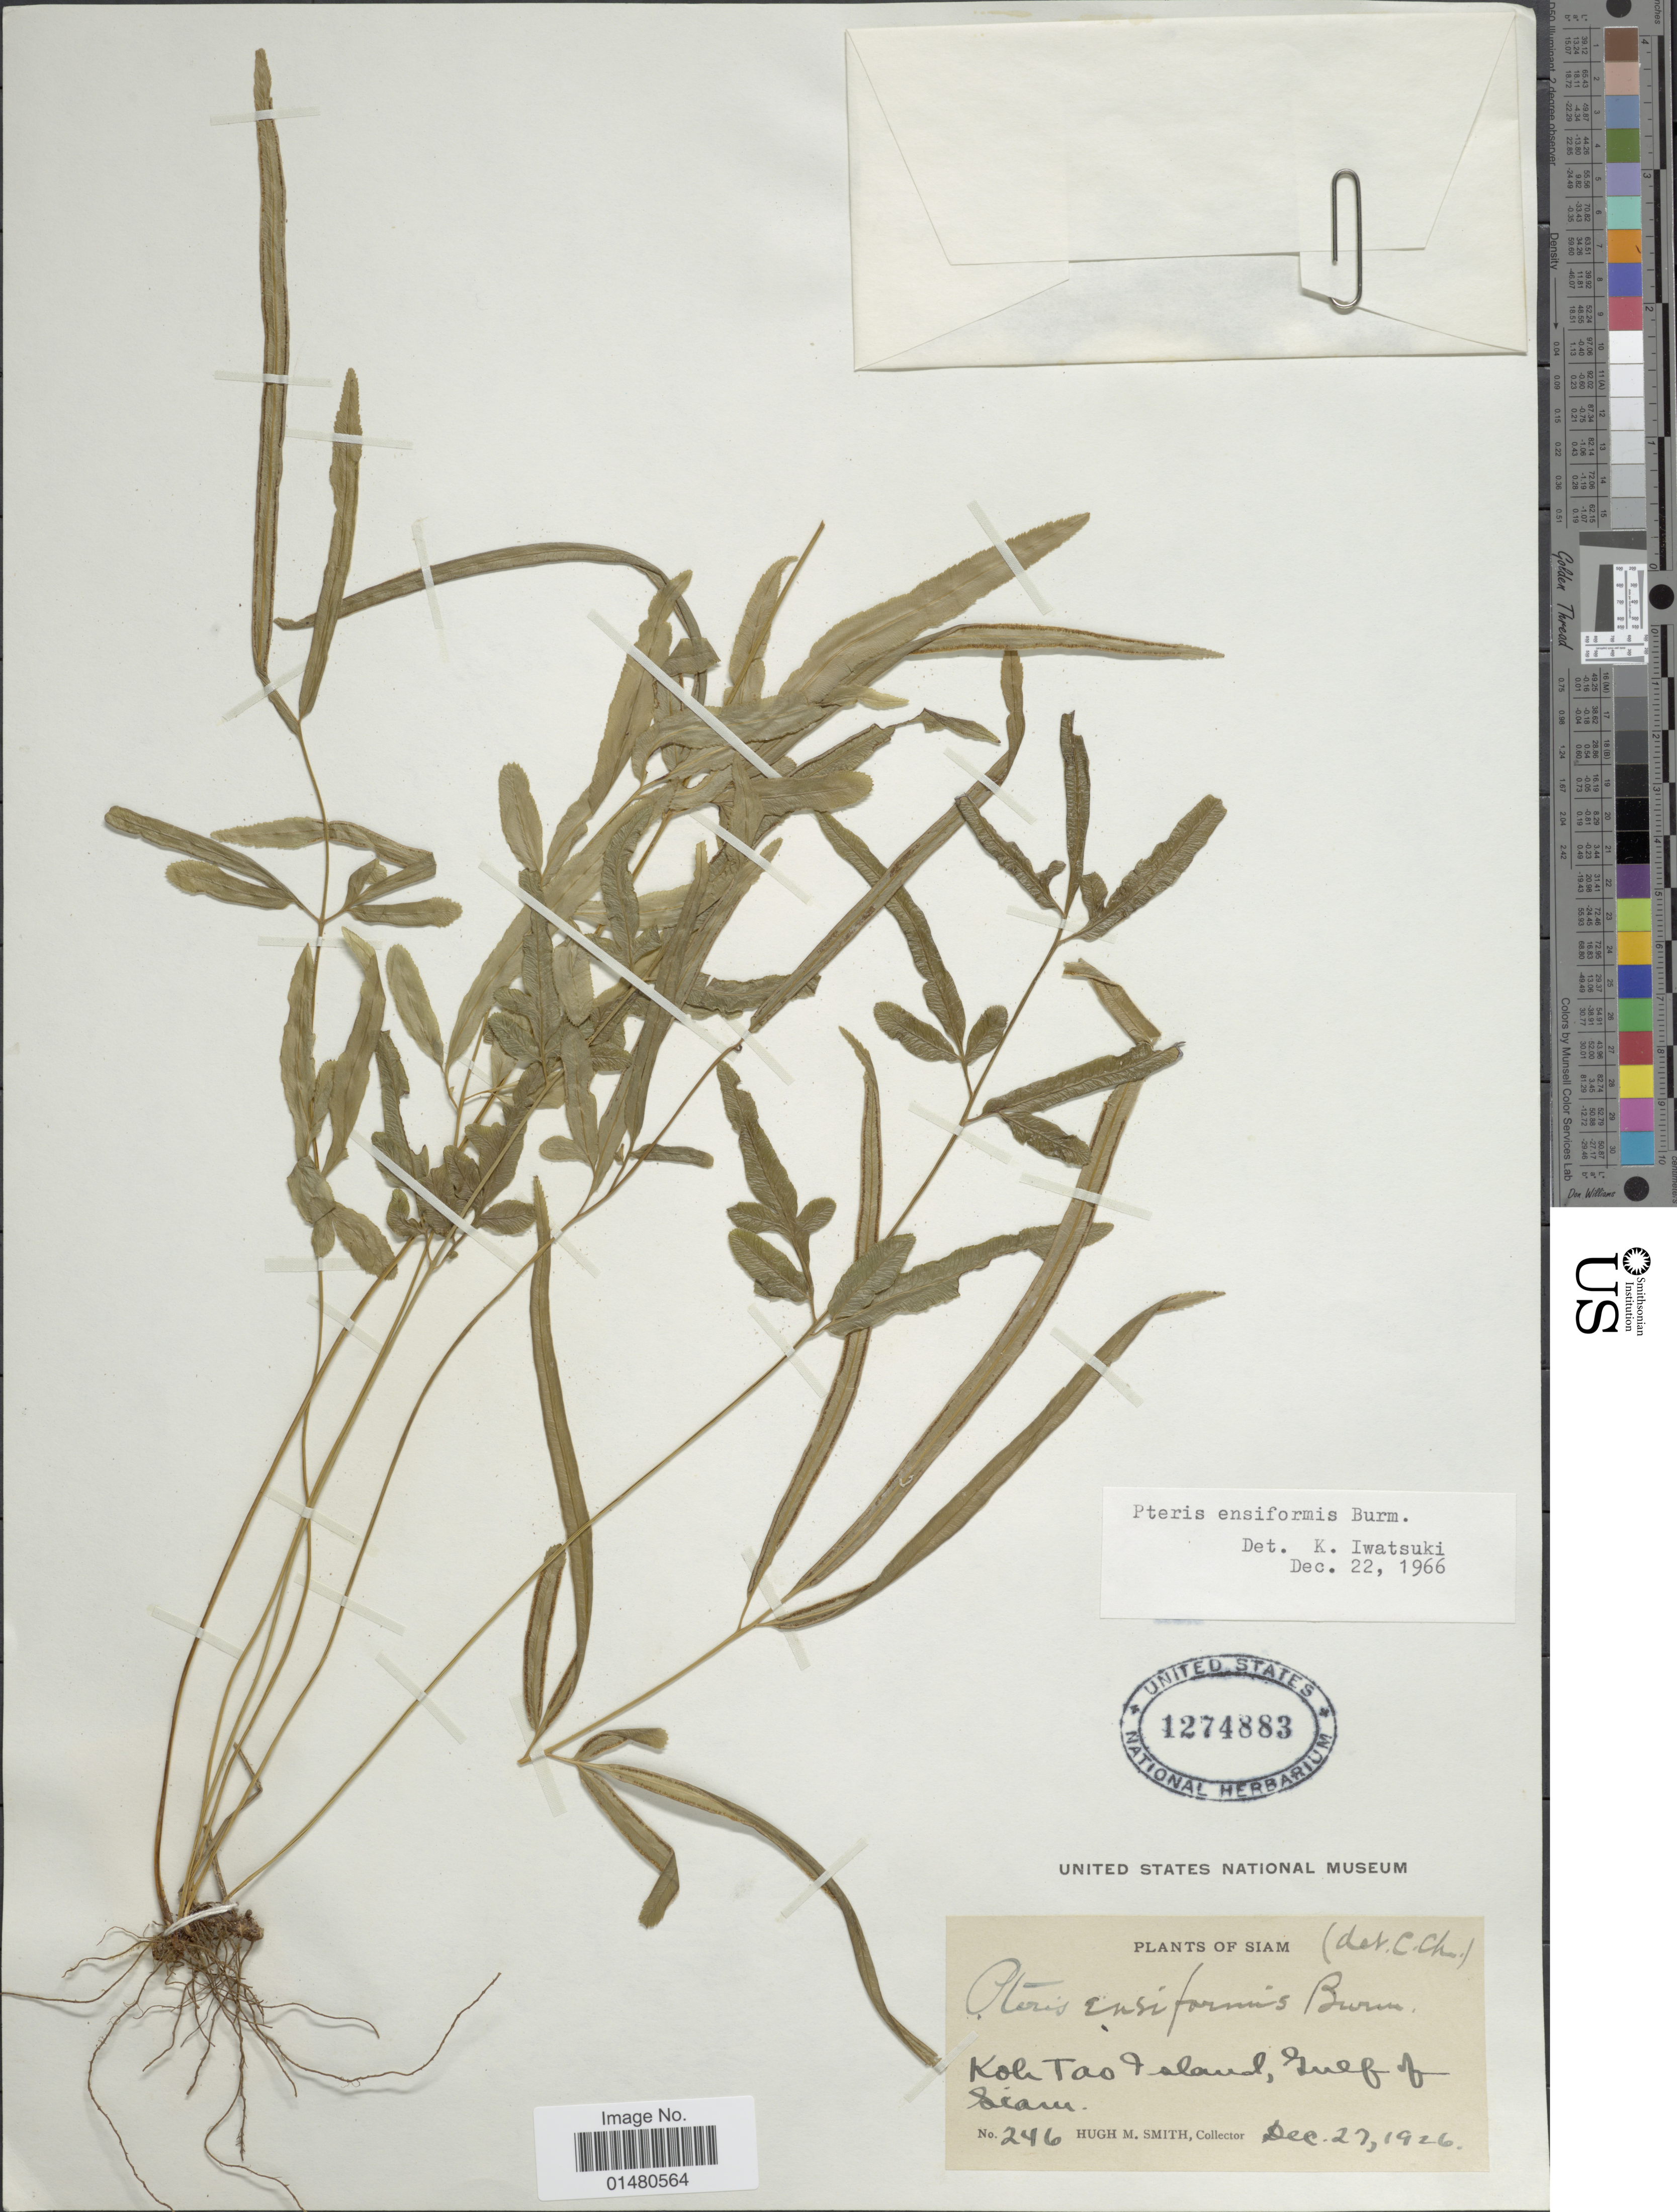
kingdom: Plantae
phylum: Tracheophyta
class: Polypodiopsida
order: Polypodiales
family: Pteridaceae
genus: Pteris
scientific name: Pteris ensiformis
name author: Burm. f.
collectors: H. M. Smith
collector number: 246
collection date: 1926-12-27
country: Thailand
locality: Siam, Koh Tao Island, Gulf of Siam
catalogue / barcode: US 1274883